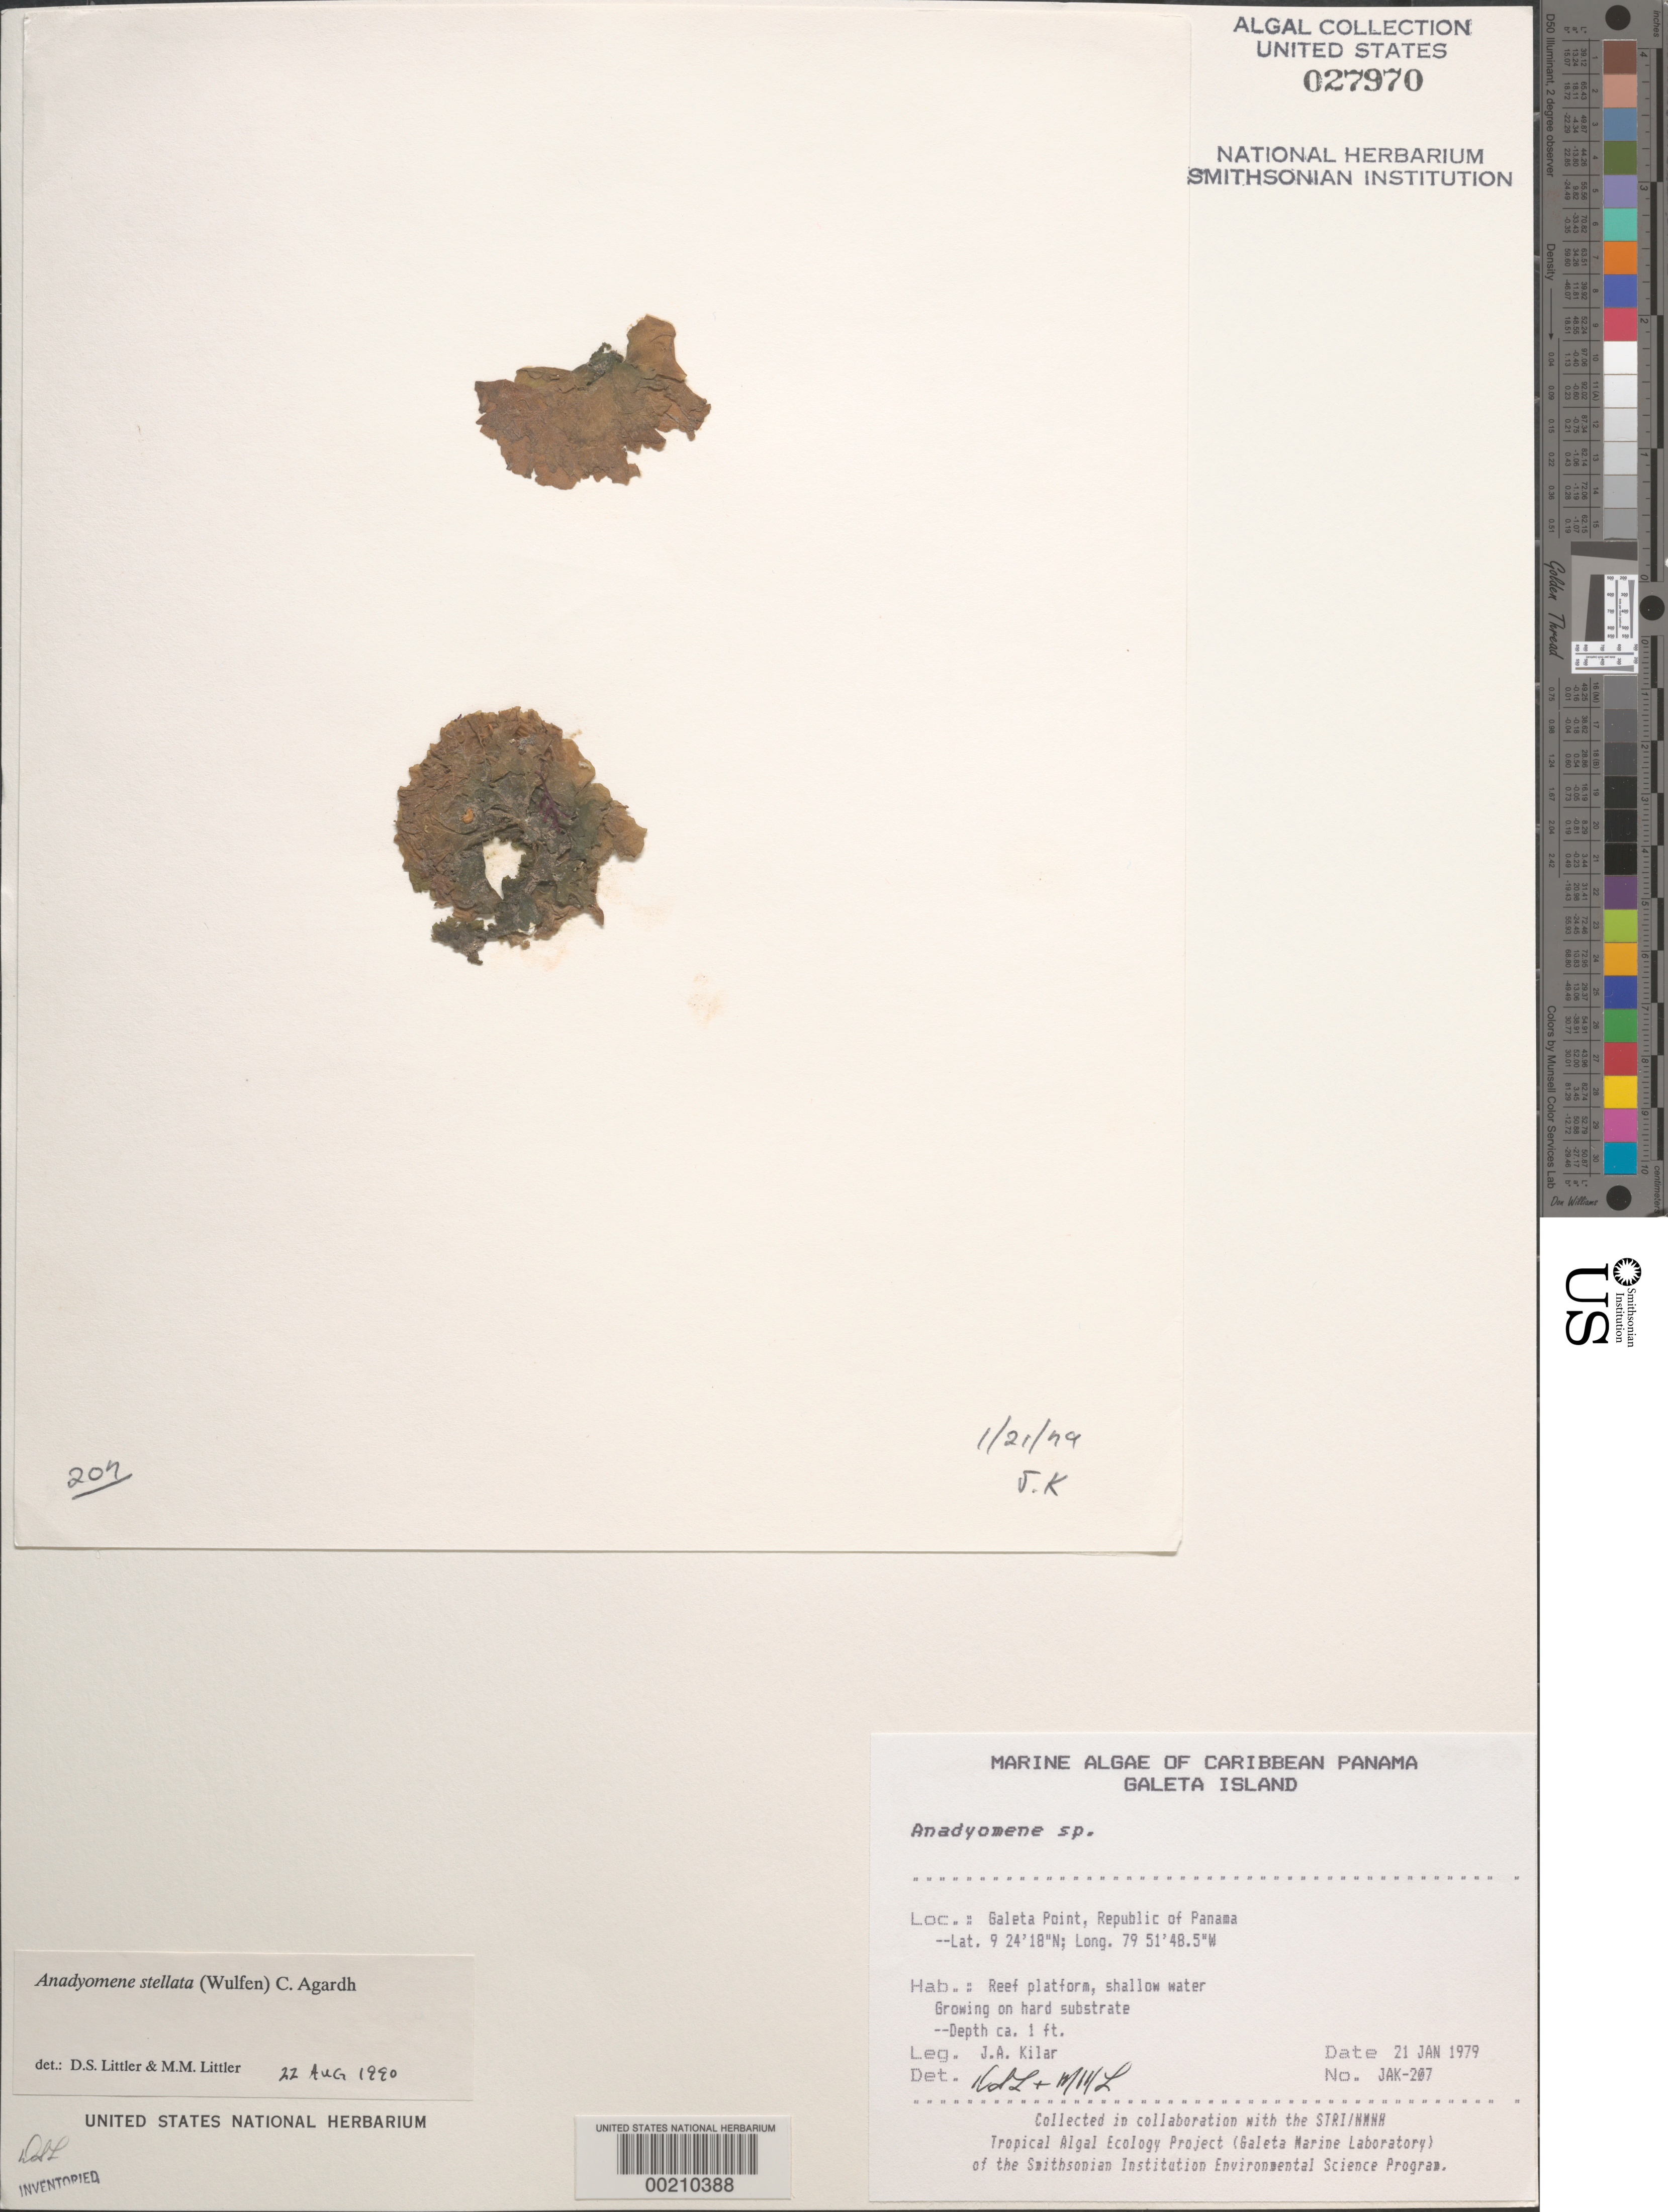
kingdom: Plantae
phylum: Chlorophyta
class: Ulvophyceae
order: Cladophorales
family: Anadyomenaceae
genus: Anadyomene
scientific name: Anadyomene stellata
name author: (Wulfen) C. Agardh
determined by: Littler, D. S.; Littler, M. M.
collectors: J. A. Kilar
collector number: JAK-207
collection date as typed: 21 Jan 1979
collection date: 1979-01-21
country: Panama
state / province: Colón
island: Galeta Island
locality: Galeta Point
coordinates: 9 24' 18" N, 79 51' 48.5" W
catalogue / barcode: US 27970